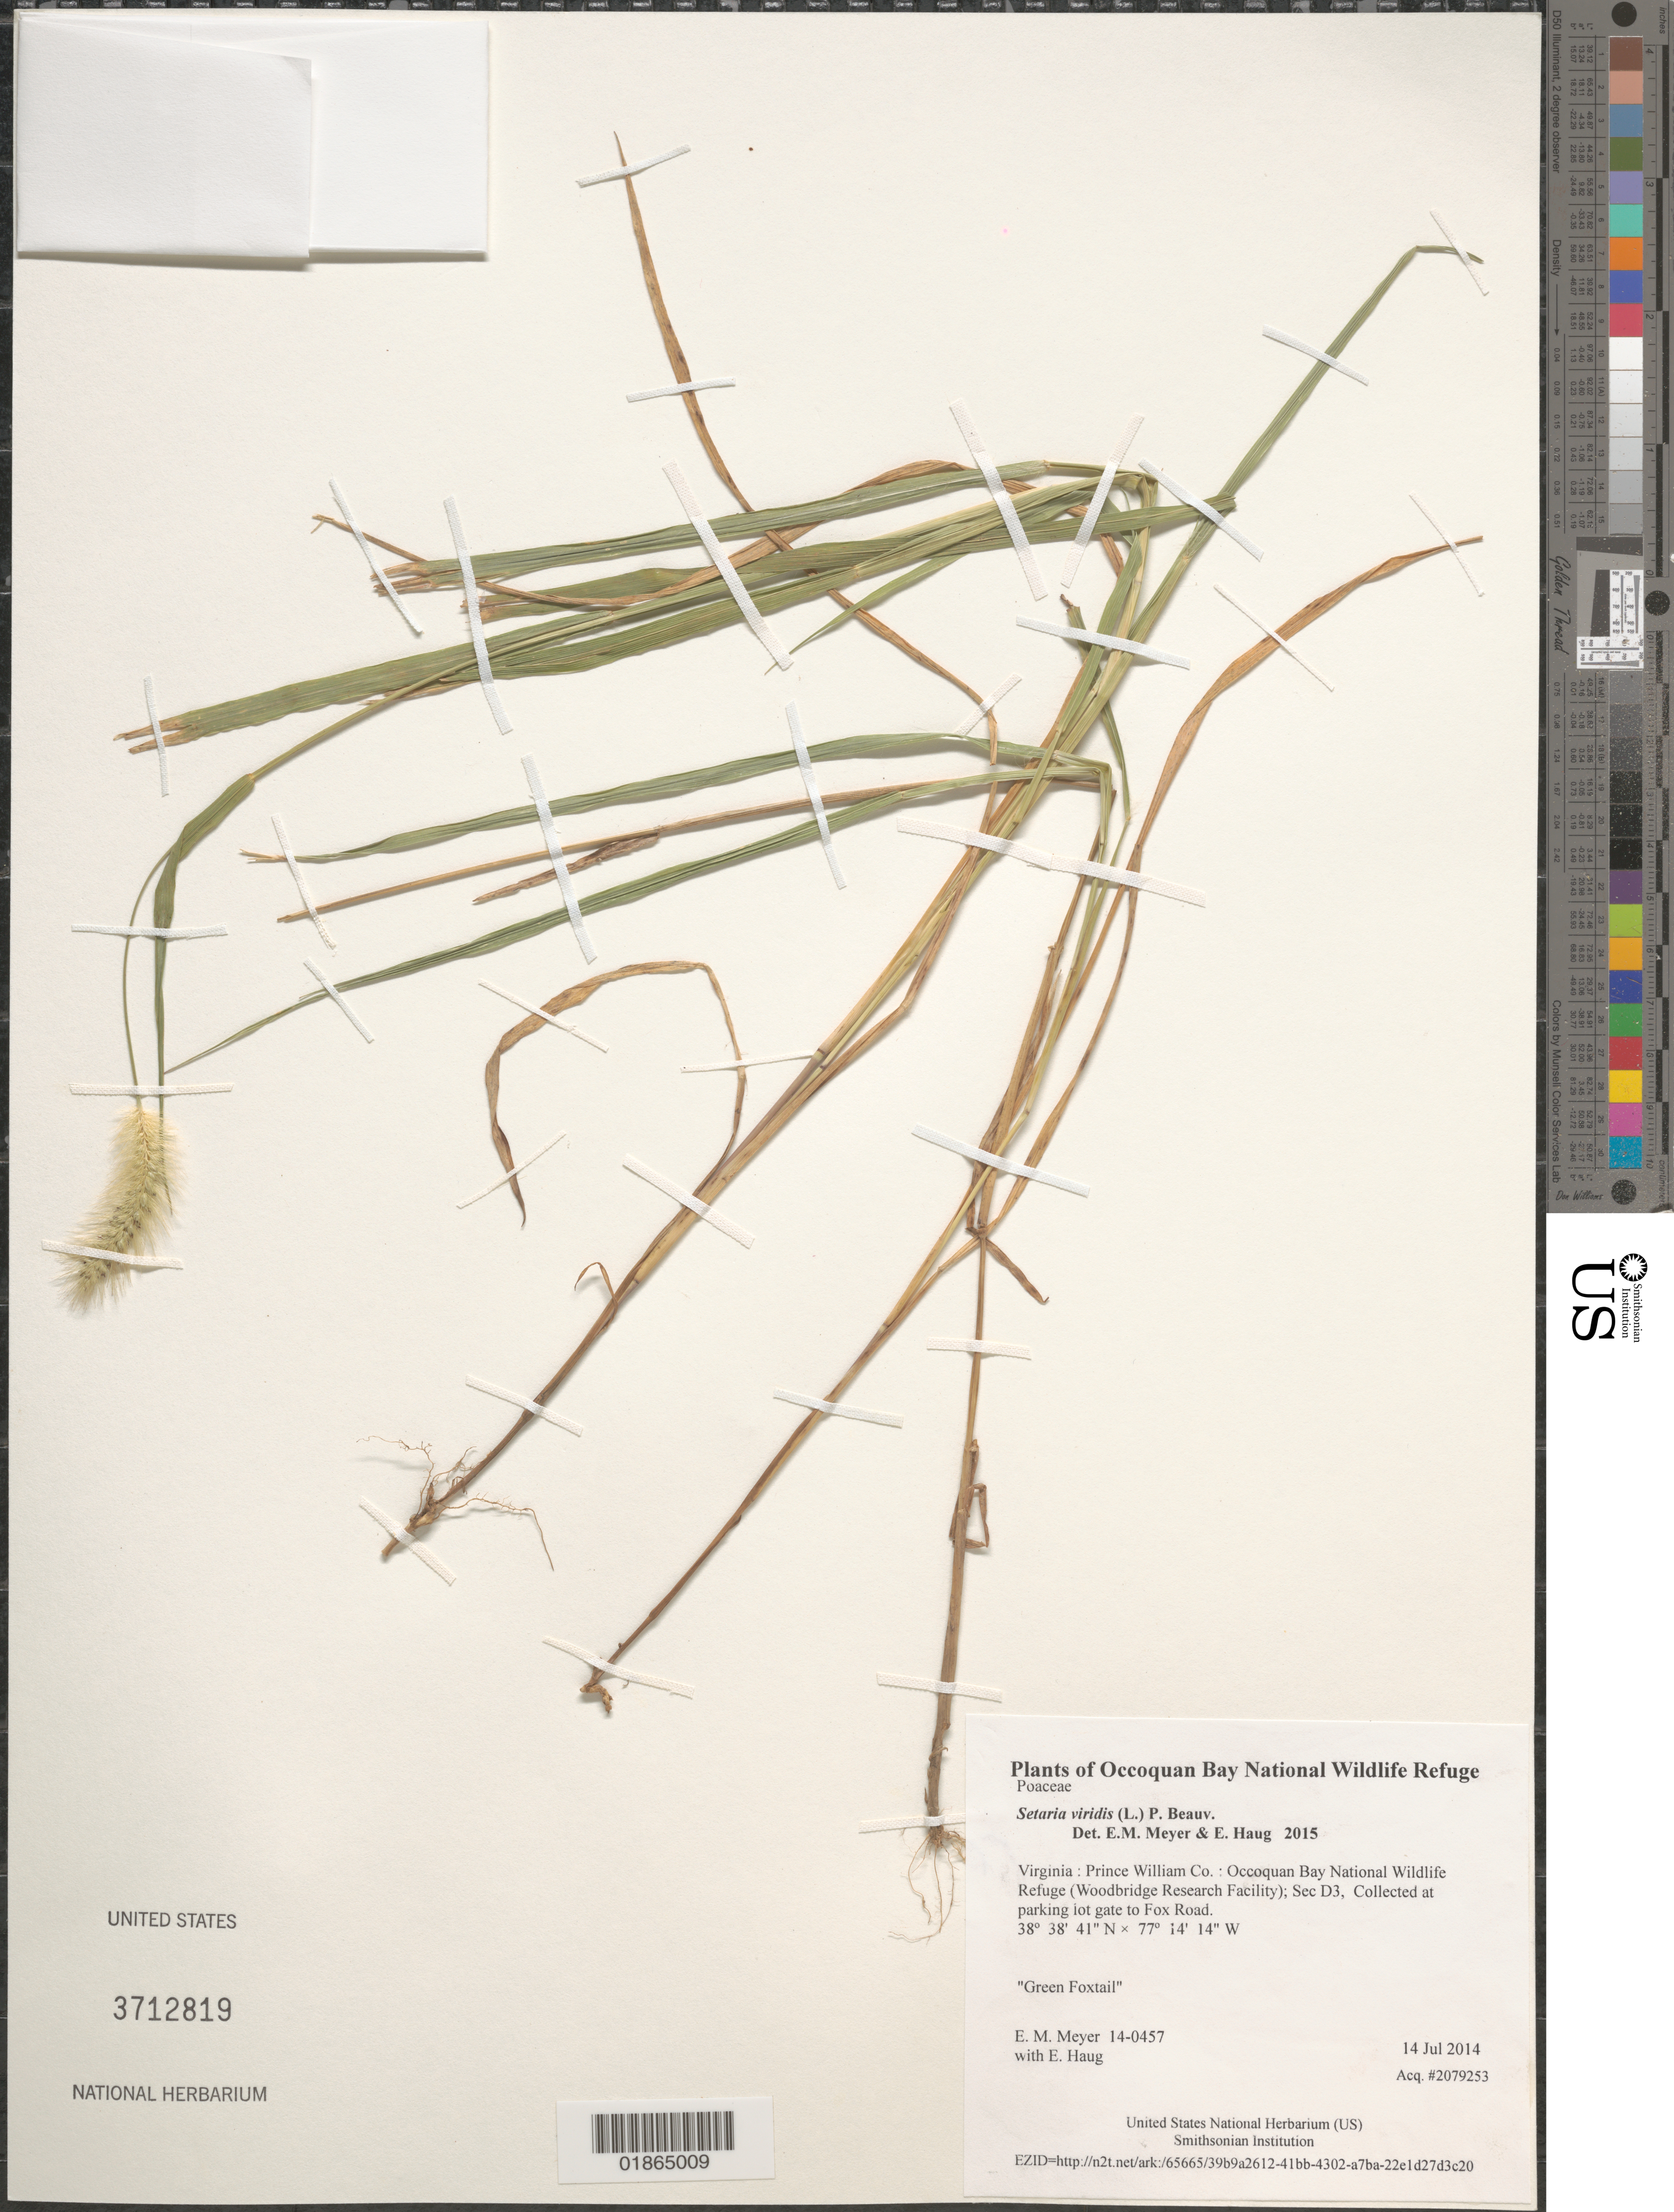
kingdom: Plantae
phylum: Tracheophyta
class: Liliopsida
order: Poales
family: Poaceae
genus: Setaria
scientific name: Setaria viridis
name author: (L.) P. Beauv.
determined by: Meyer, E. M.; Haug, E.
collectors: E. M. Meyer & E. Haug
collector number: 14-0457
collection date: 2014-07-14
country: United States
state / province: Virginia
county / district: Prince William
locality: Occoquan Bay National Wildlife Refuge (Woodbridge Research Facility); Sec D3, Collected at parking lot gate to Fox Road.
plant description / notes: Green Foxtail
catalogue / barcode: US 3712819